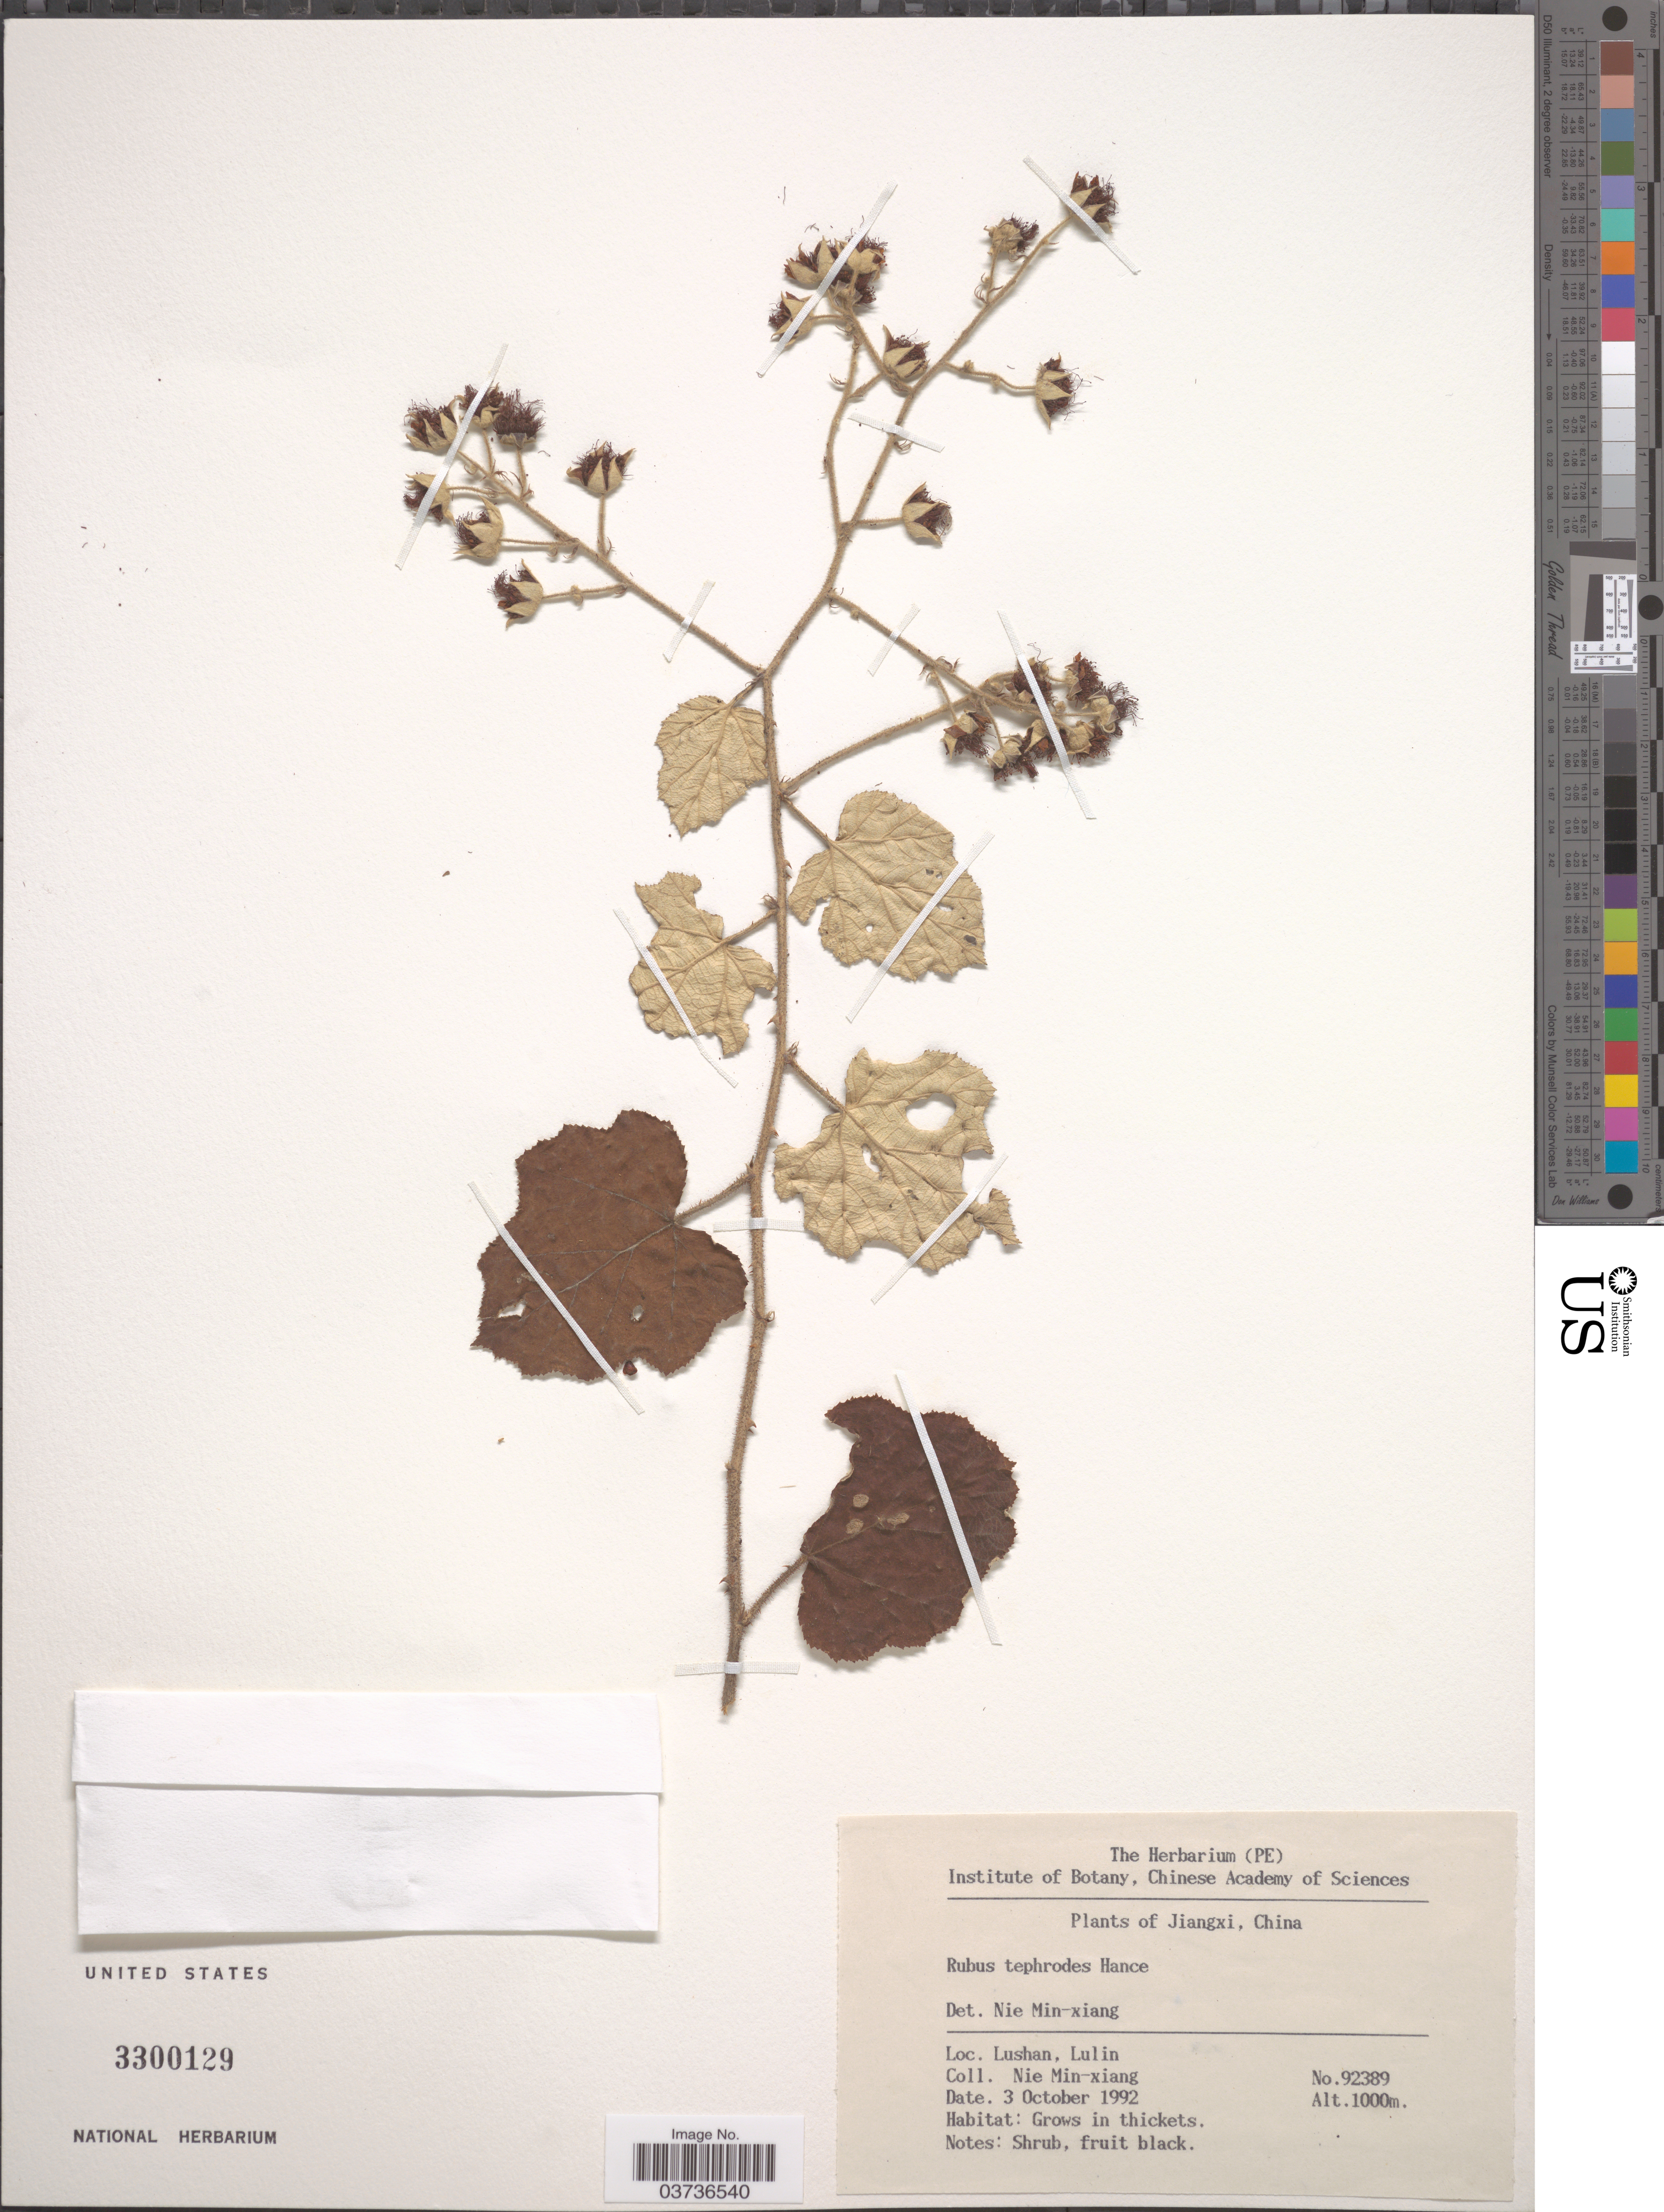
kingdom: Plantae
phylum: Tracheophyta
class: Magnoliopsida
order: Rosales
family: Rosaceae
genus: Rubus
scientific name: Rubus tephrodes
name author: Hance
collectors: M. Nie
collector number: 92389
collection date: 1992-10-03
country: China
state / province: Jiangxi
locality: Lushan, Lulin.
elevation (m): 1000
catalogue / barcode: US 3300129